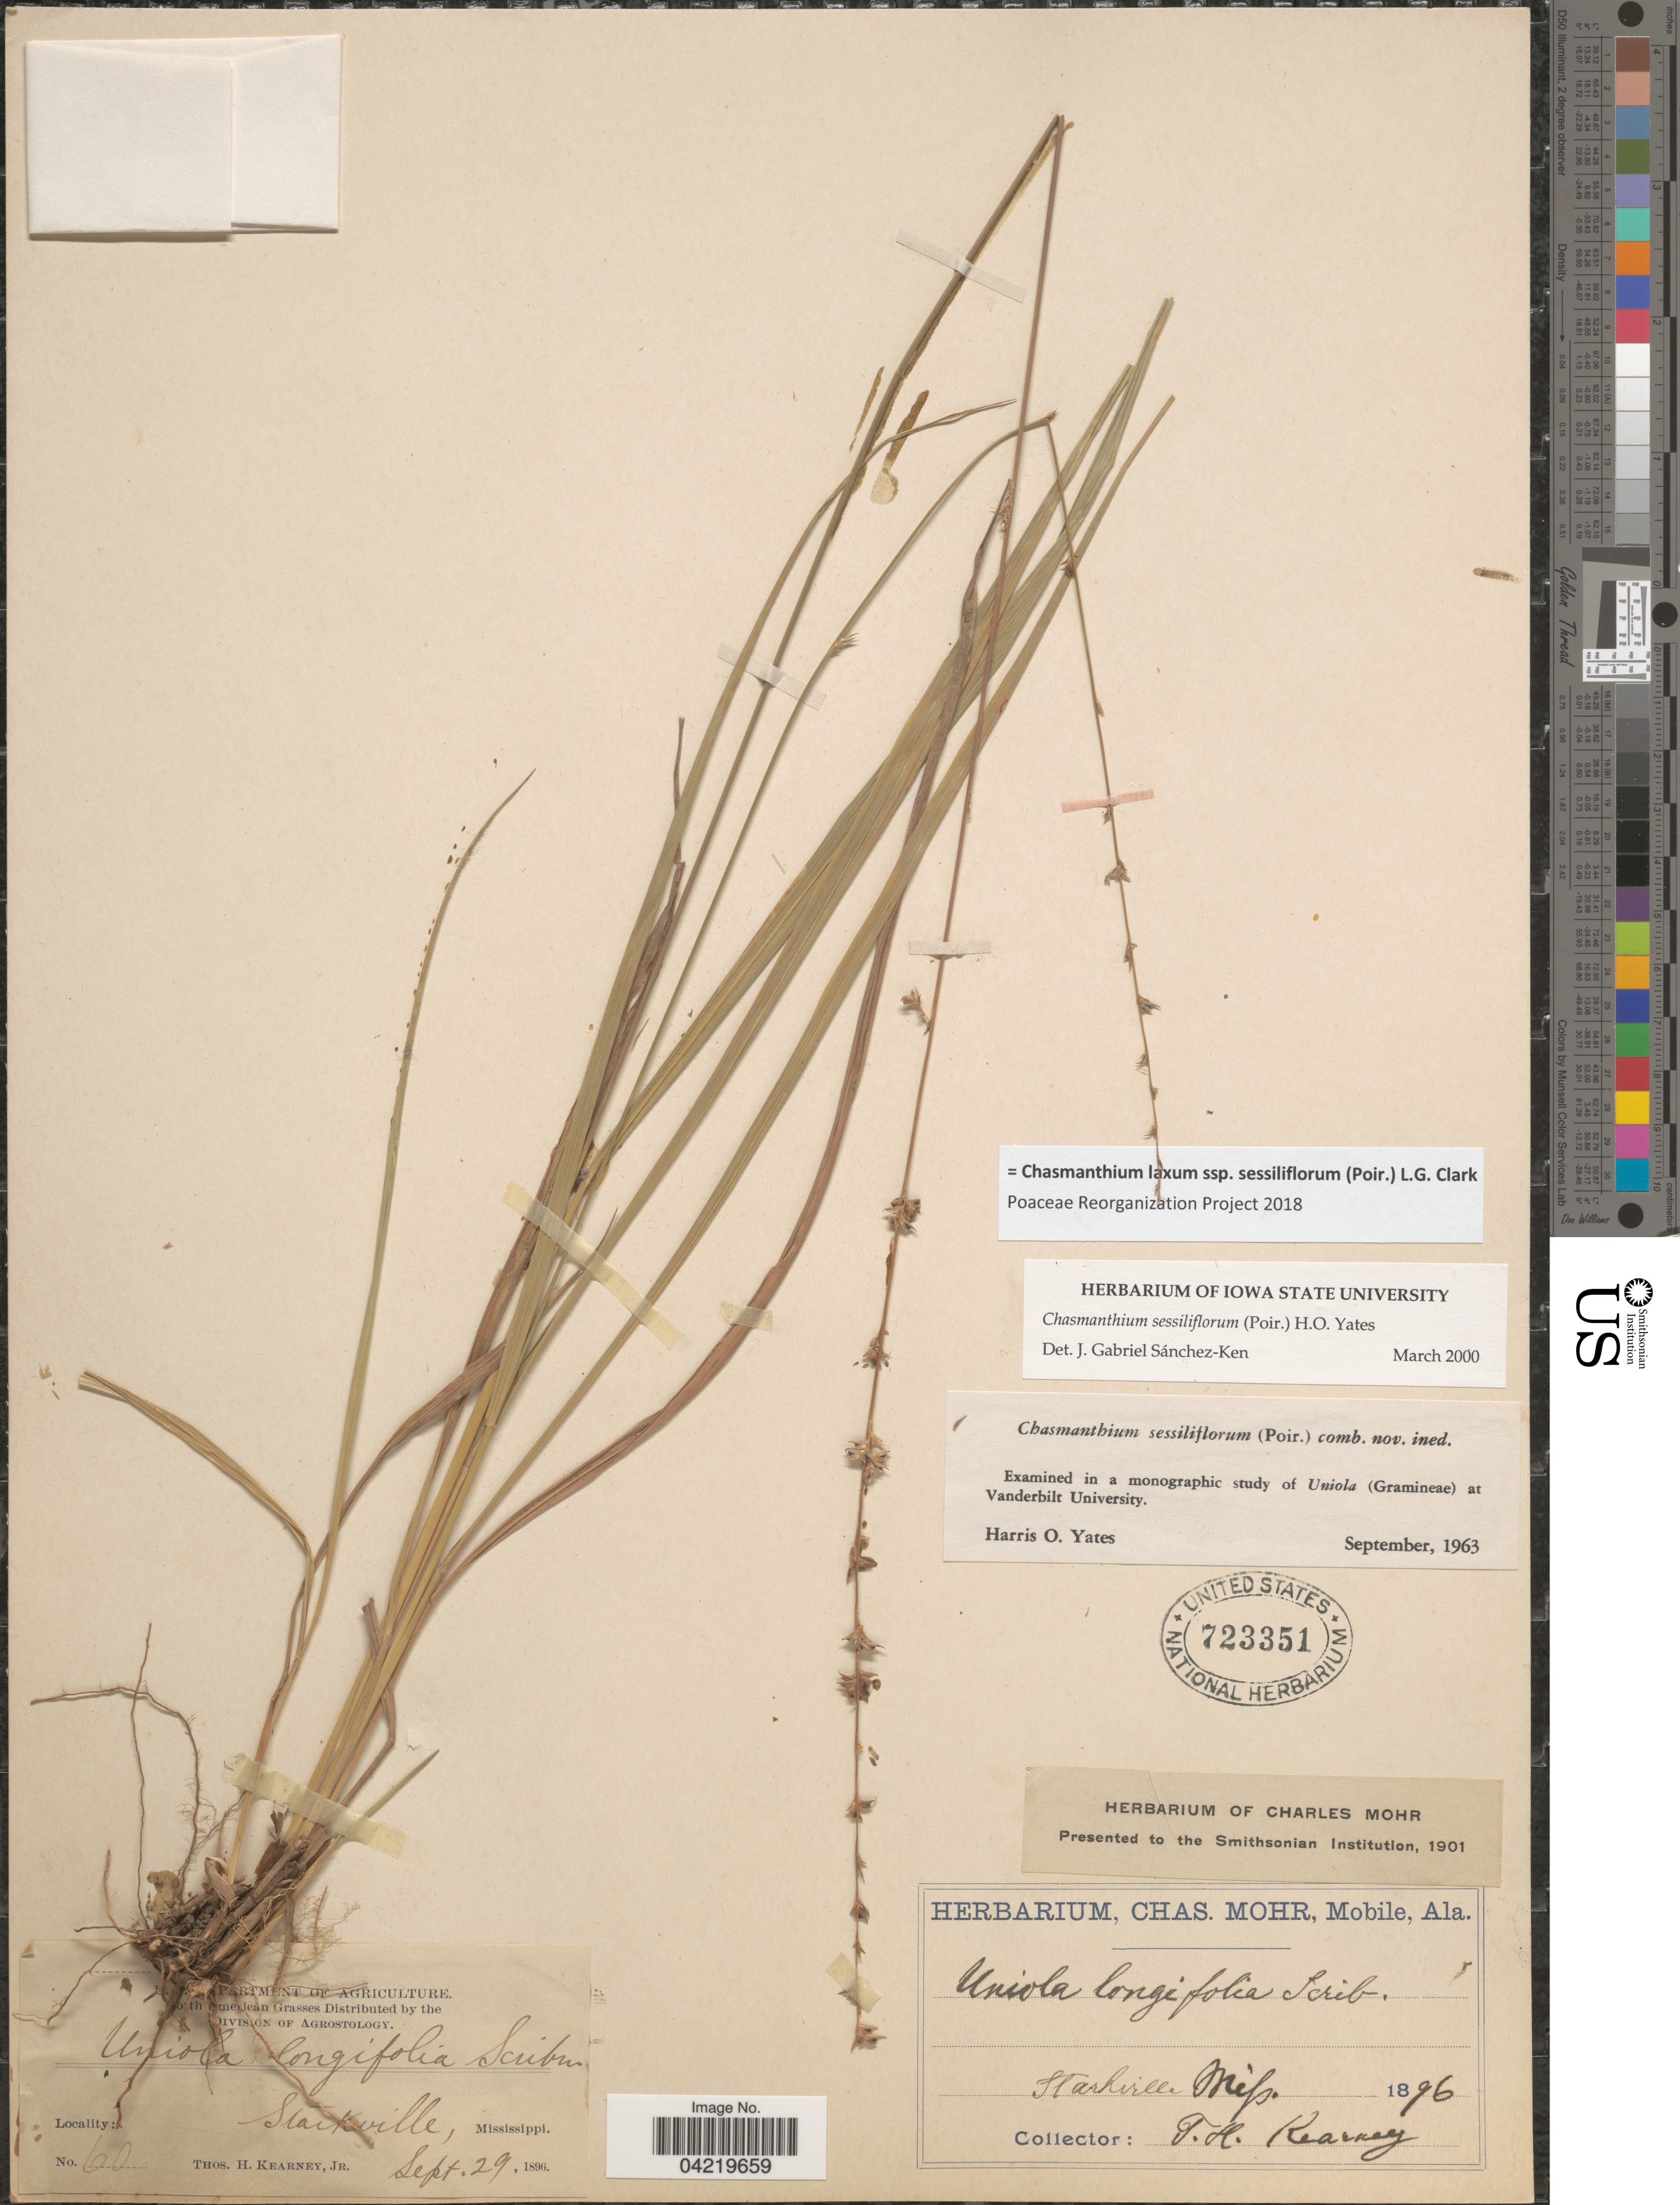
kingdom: Plantae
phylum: Tracheophyta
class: Liliopsida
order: Poales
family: Poaceae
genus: Chasmanthium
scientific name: Chasmanthium laxum subsp. sessiliflorum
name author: (L.) H.O. Yates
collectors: T. H. Kearney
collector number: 60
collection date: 1896-09-29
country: United States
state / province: Mississippi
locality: Starkville.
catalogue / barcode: US 723351